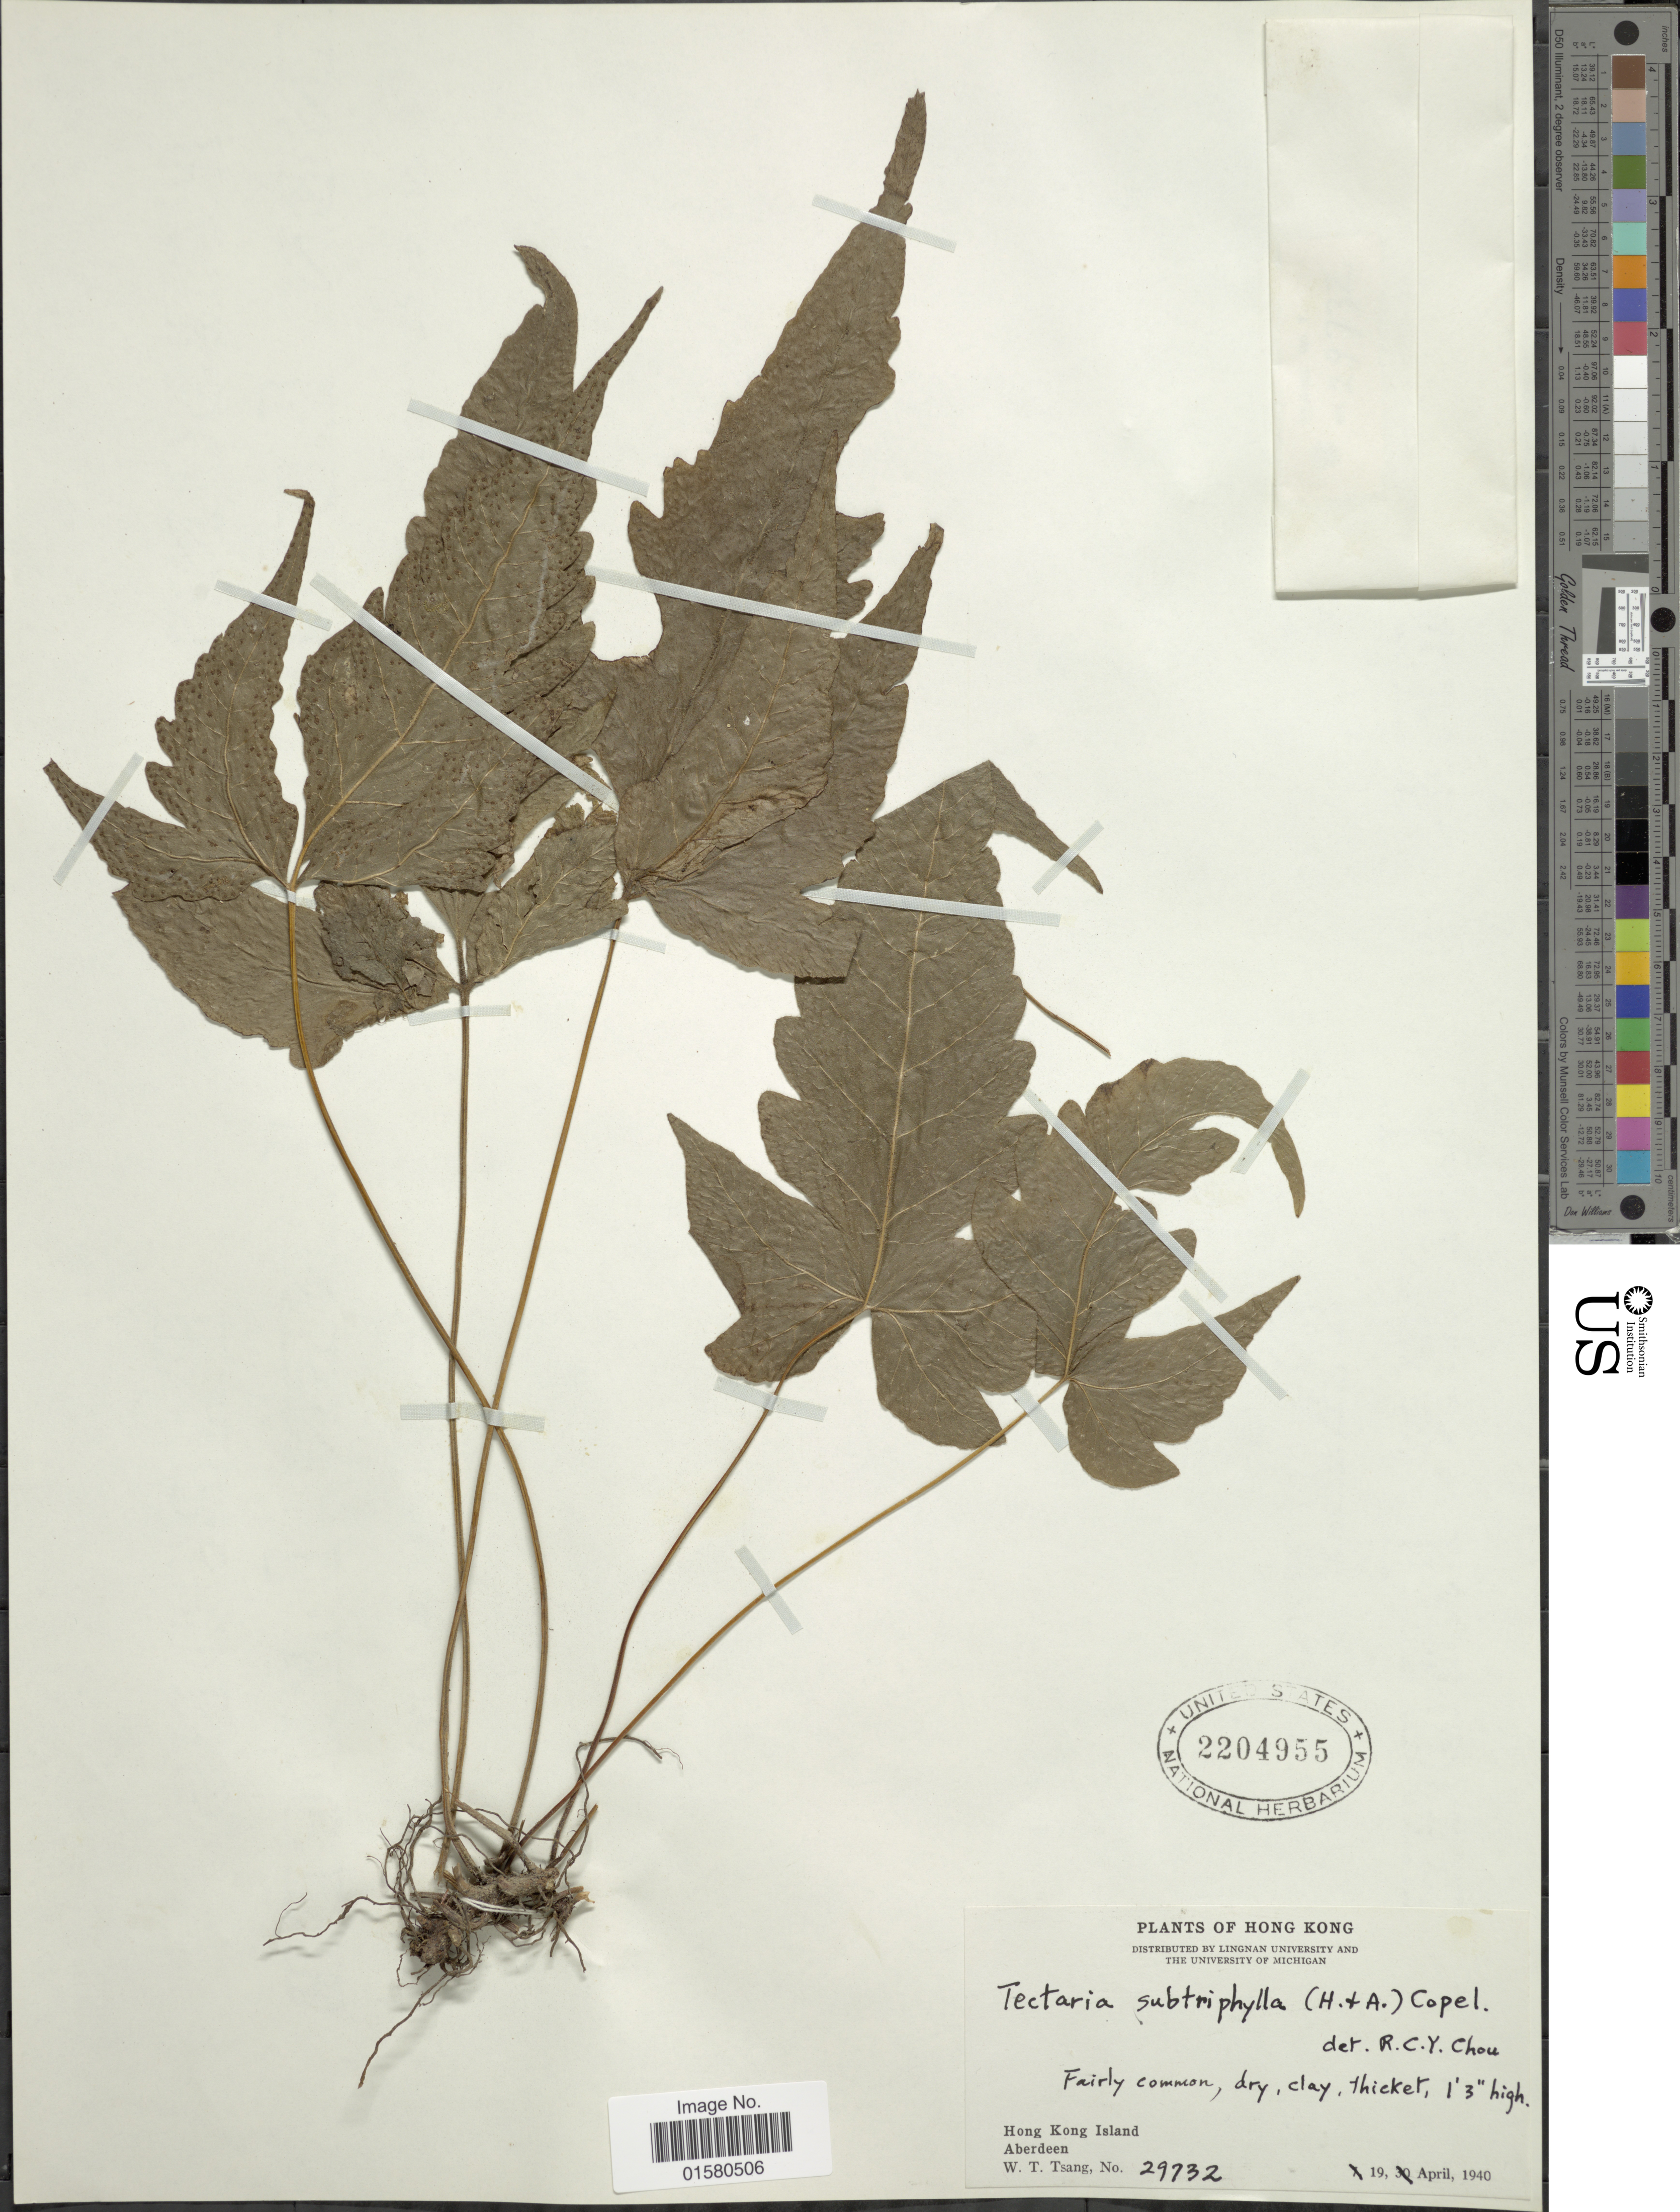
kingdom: Plantae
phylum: Tracheophyta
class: Polypodiopsida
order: Polypodiales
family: Tectariaceae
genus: Tectaria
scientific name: Tectaria subtriphylla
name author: (Hook. & Arn.) Copel.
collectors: W. T. Tsang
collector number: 29732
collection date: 1940-04-19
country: China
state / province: Hong Kong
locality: Hong Kong island, Aberdeen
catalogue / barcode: US 2204955